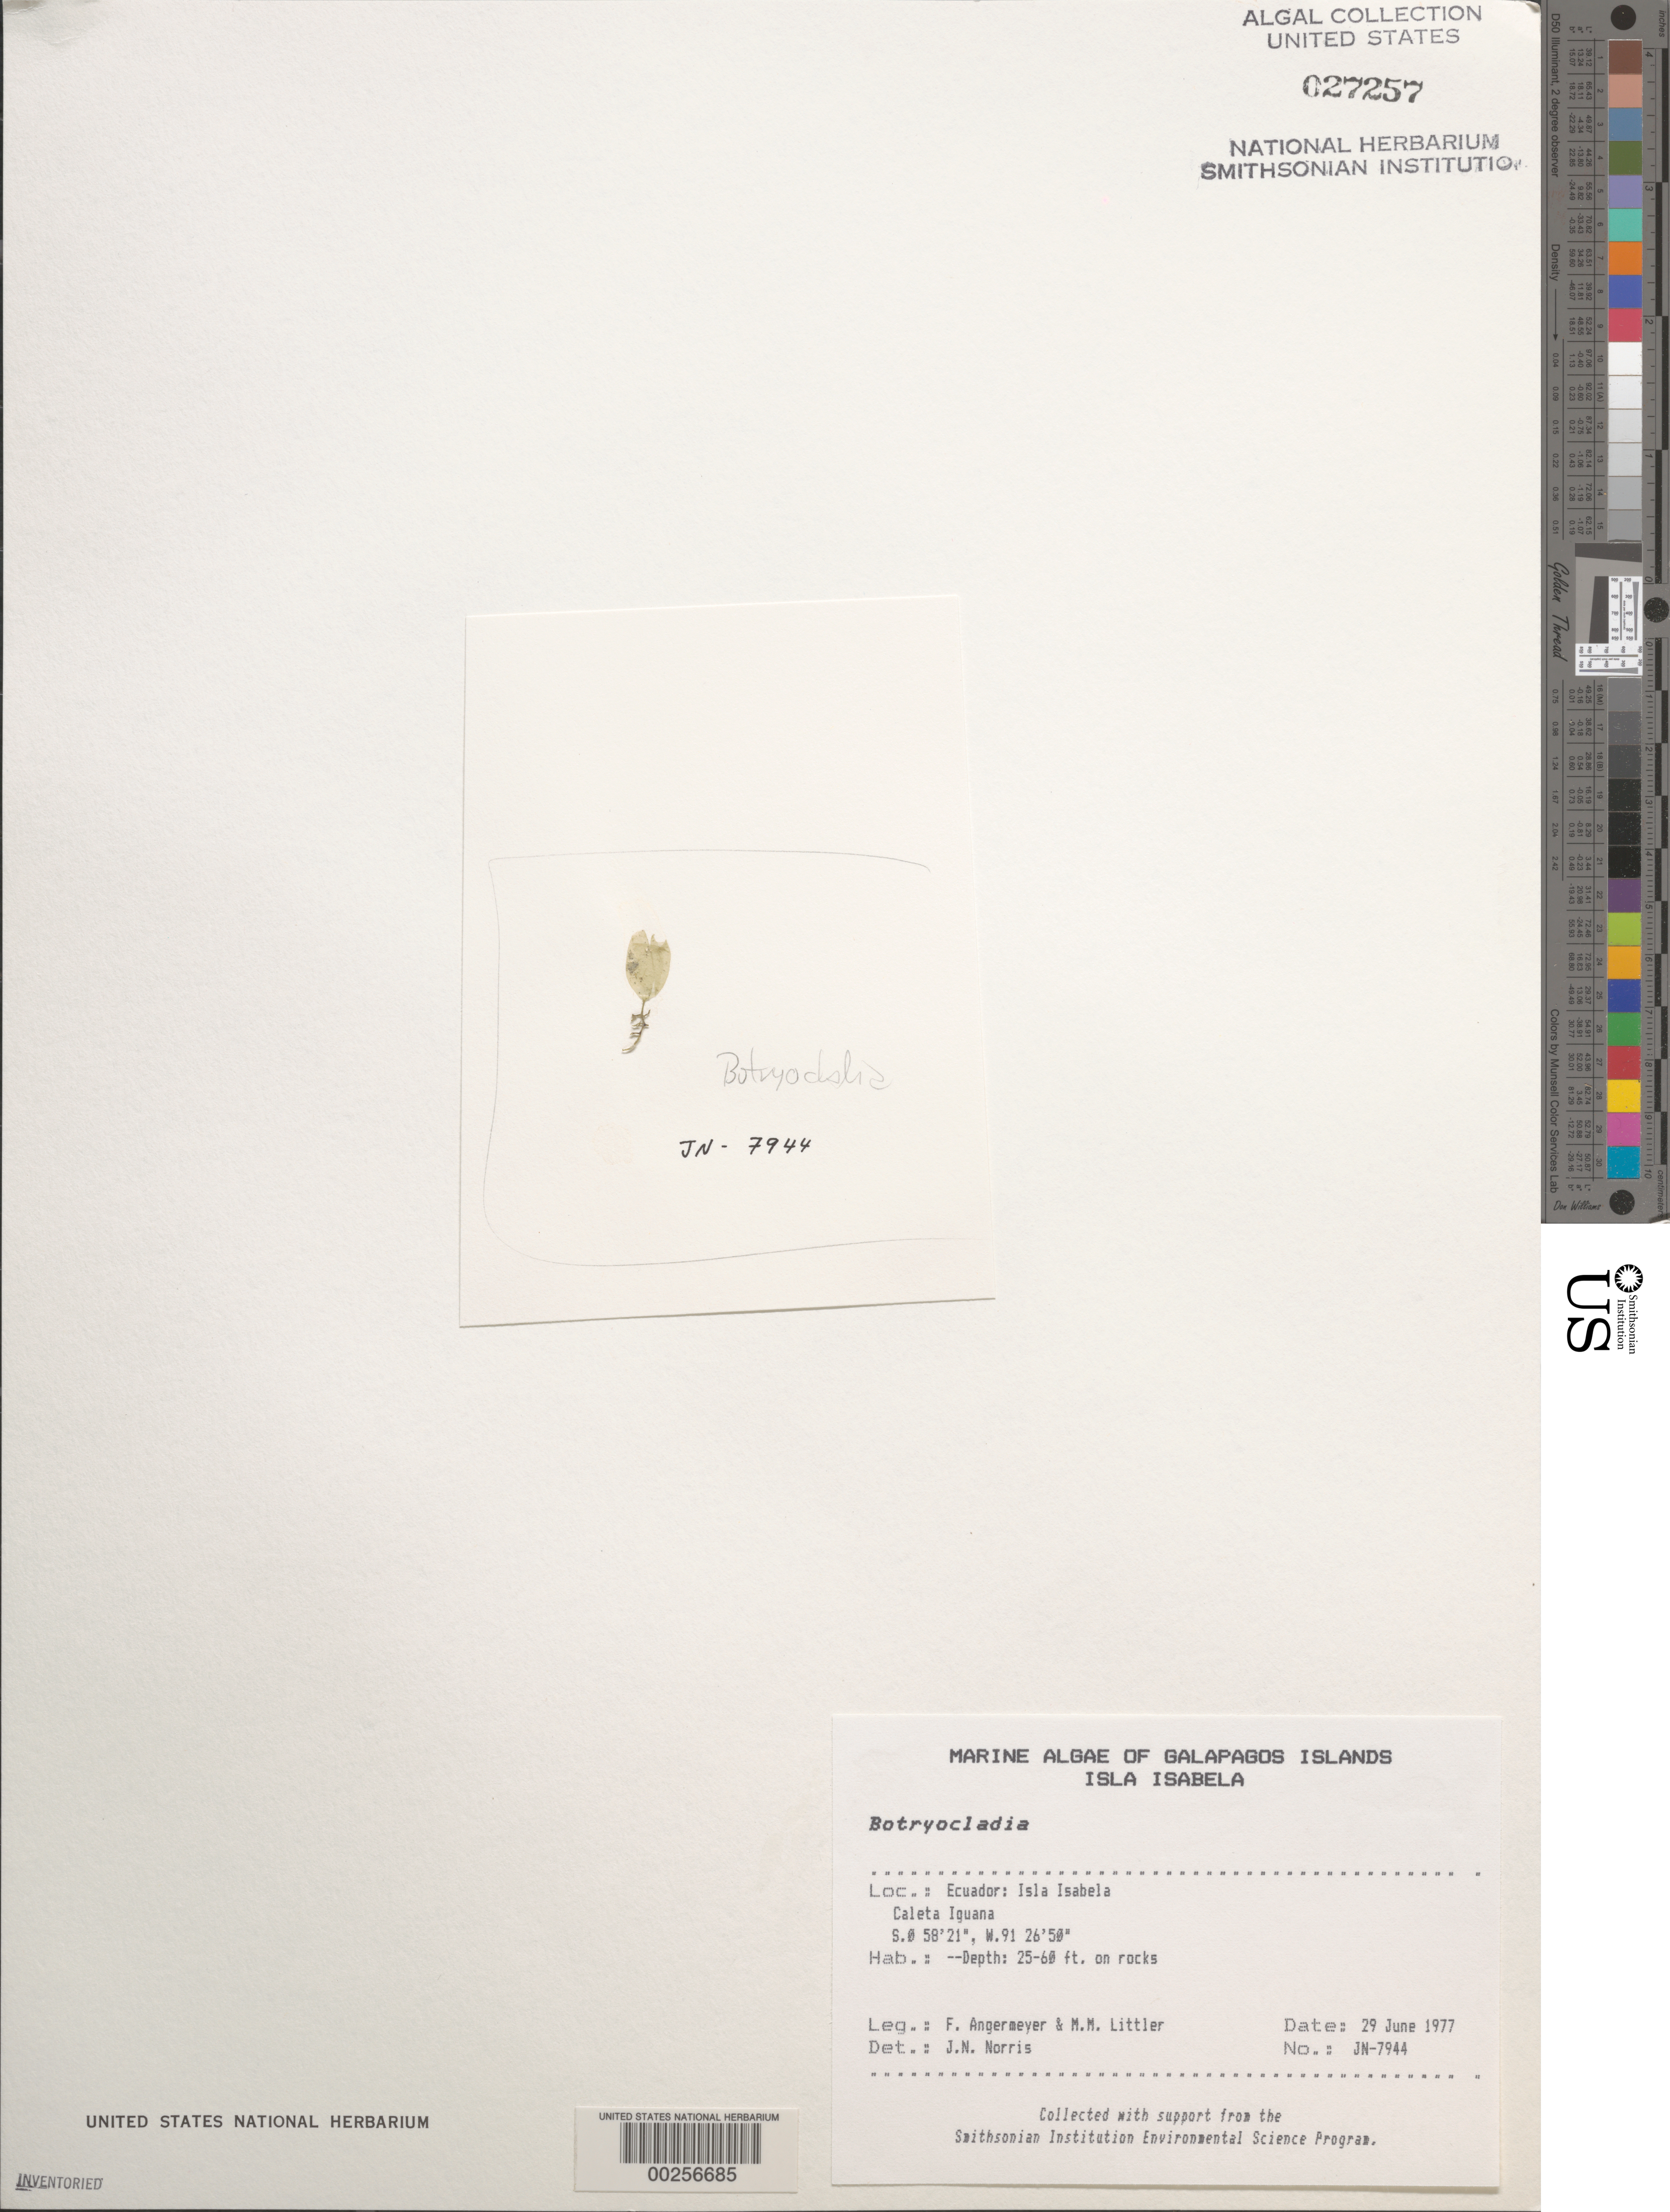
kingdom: Plantae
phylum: Rhodophyta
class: Florideophyceae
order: Rhodymeniales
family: Rhodymeniaceae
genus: Botryocladia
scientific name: Botryocladia sp.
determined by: Norris, James N.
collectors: F. Angermeyer & M. M. Littler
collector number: Jn-7944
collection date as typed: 29 Jun 1977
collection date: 1977-06-29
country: Ecuador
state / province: Colón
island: Isabela [Albemarle]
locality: Caleta Iguana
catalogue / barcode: US 27257